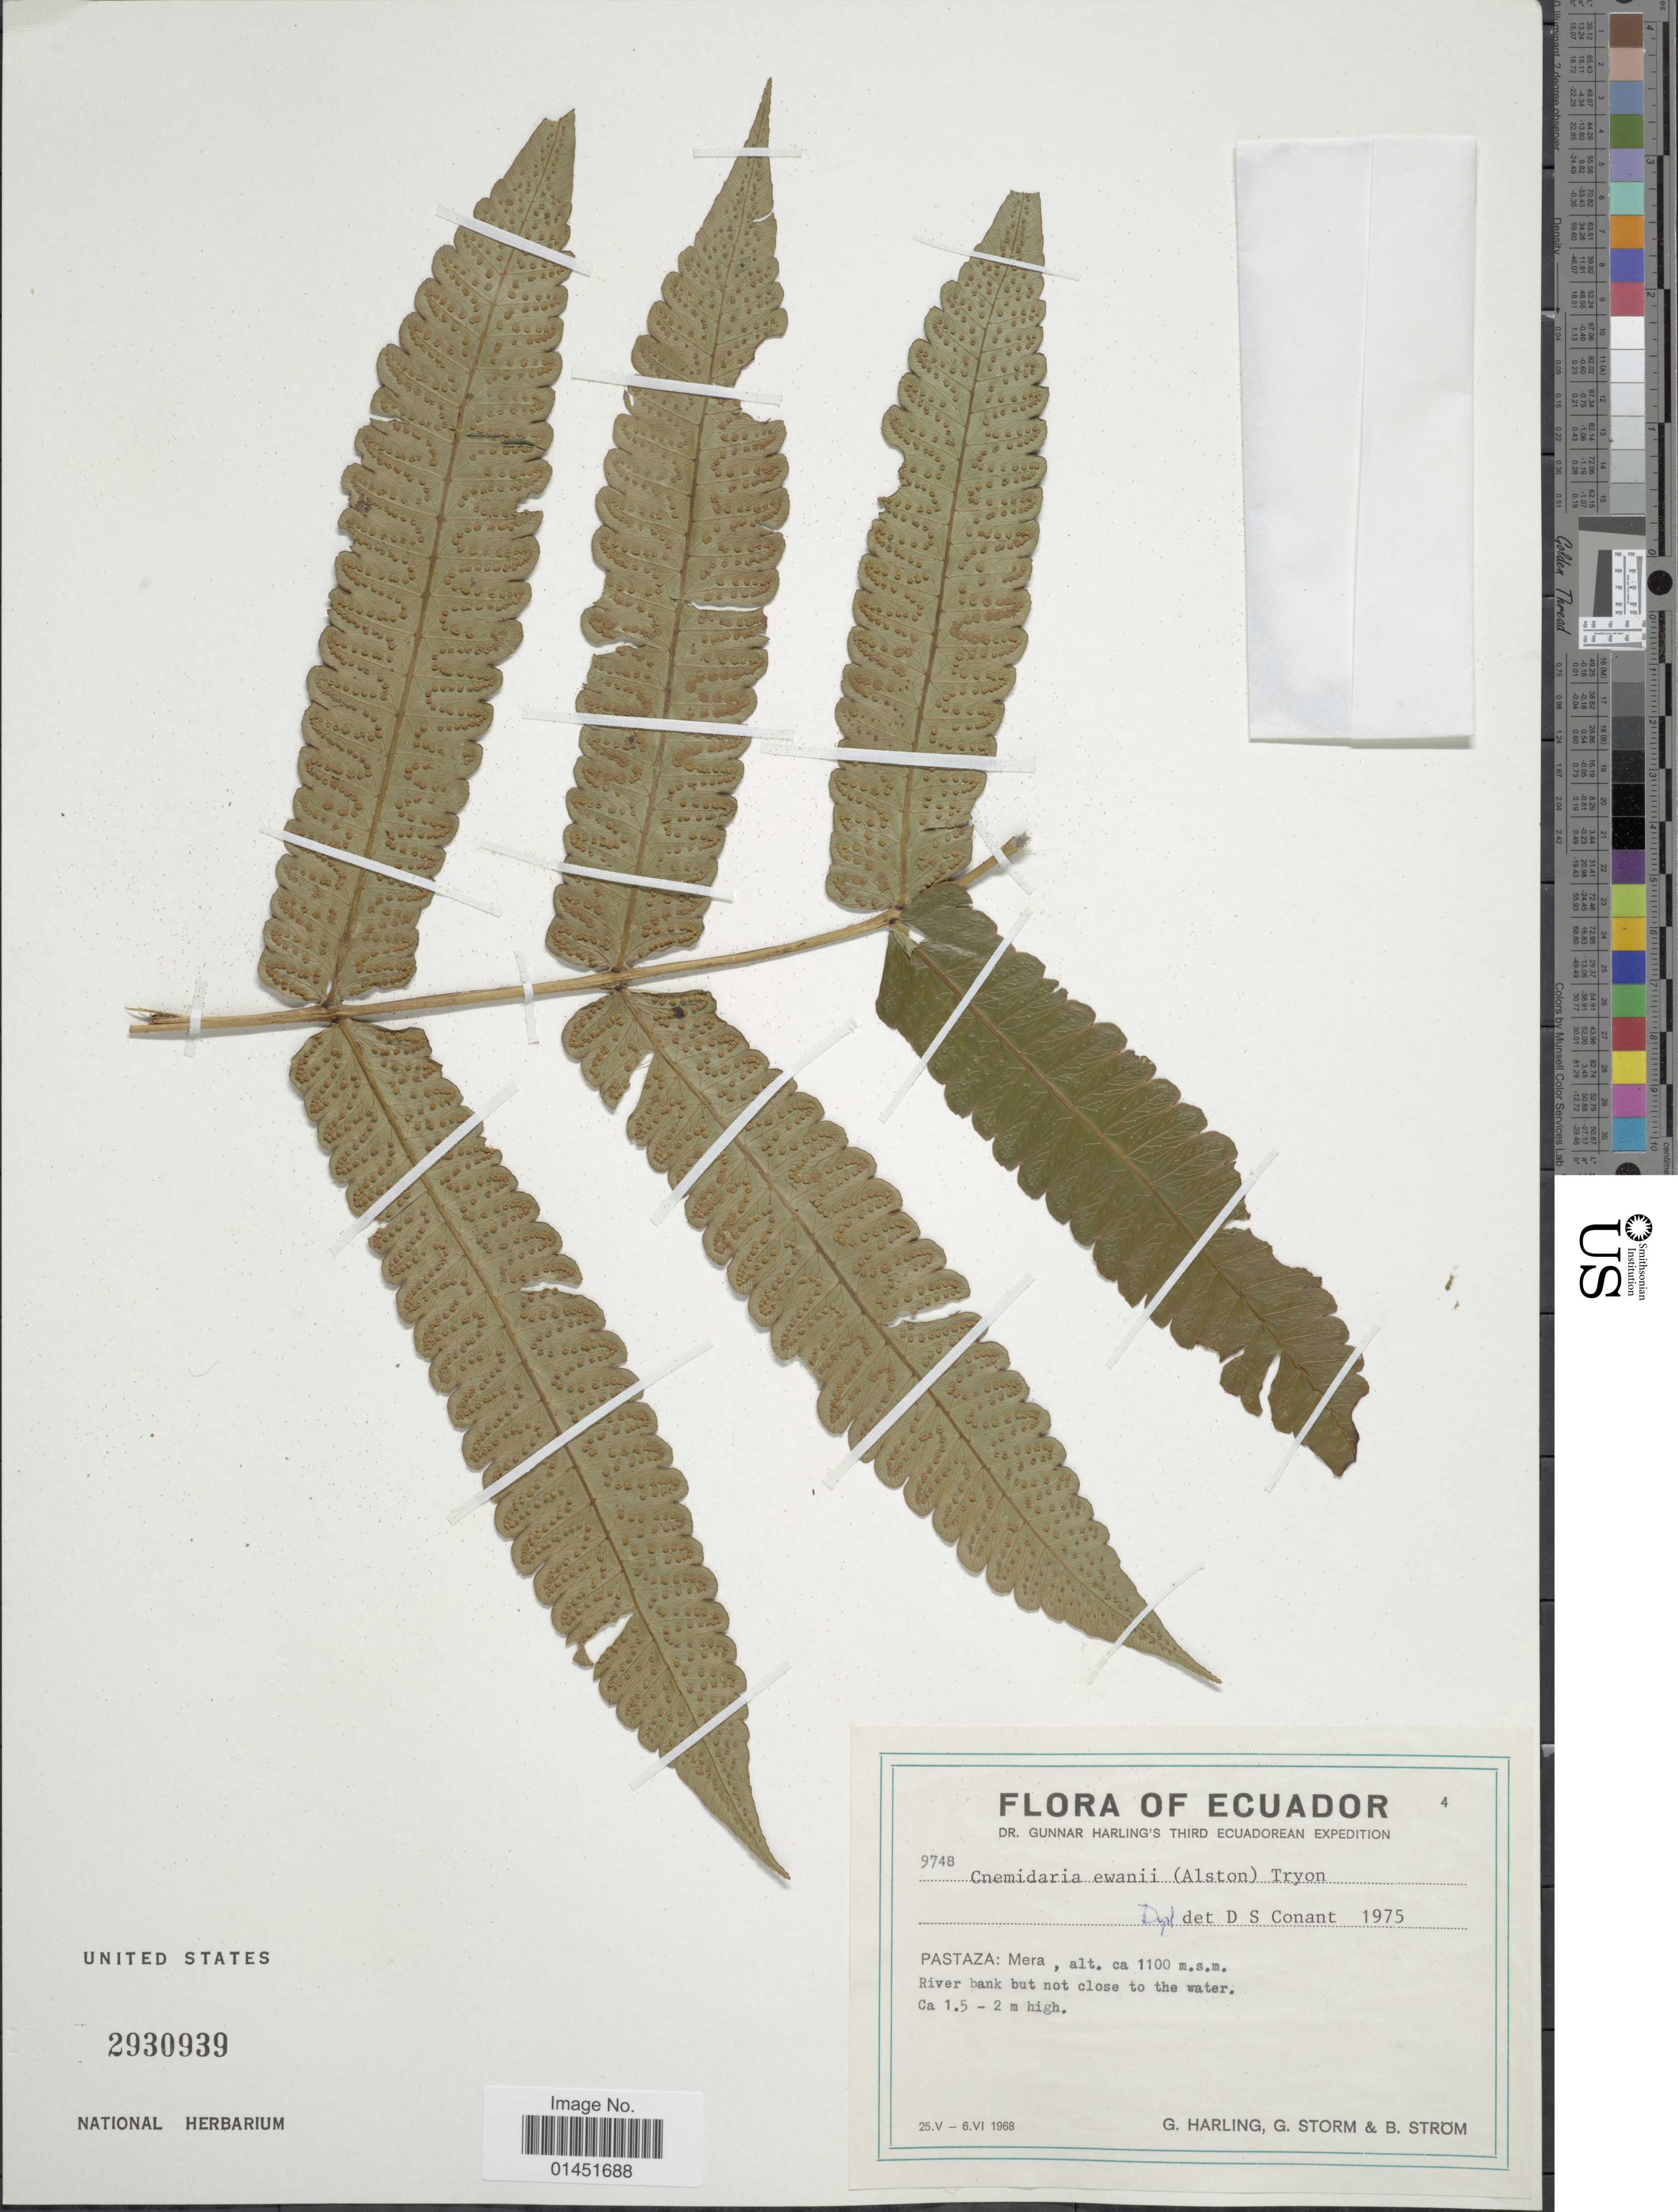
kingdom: Plantae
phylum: Tracheophyta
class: Polypodiopsida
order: Cyatheales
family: Cyatheaceae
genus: Cyathea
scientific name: Cyathea ewanii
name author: Alston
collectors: G. Harling, G. Storm & B. Ström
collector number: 9748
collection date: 1968-05-25/1968-06-06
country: Ecuador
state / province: Pastaza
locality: Mera.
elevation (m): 1100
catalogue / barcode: US 2930939